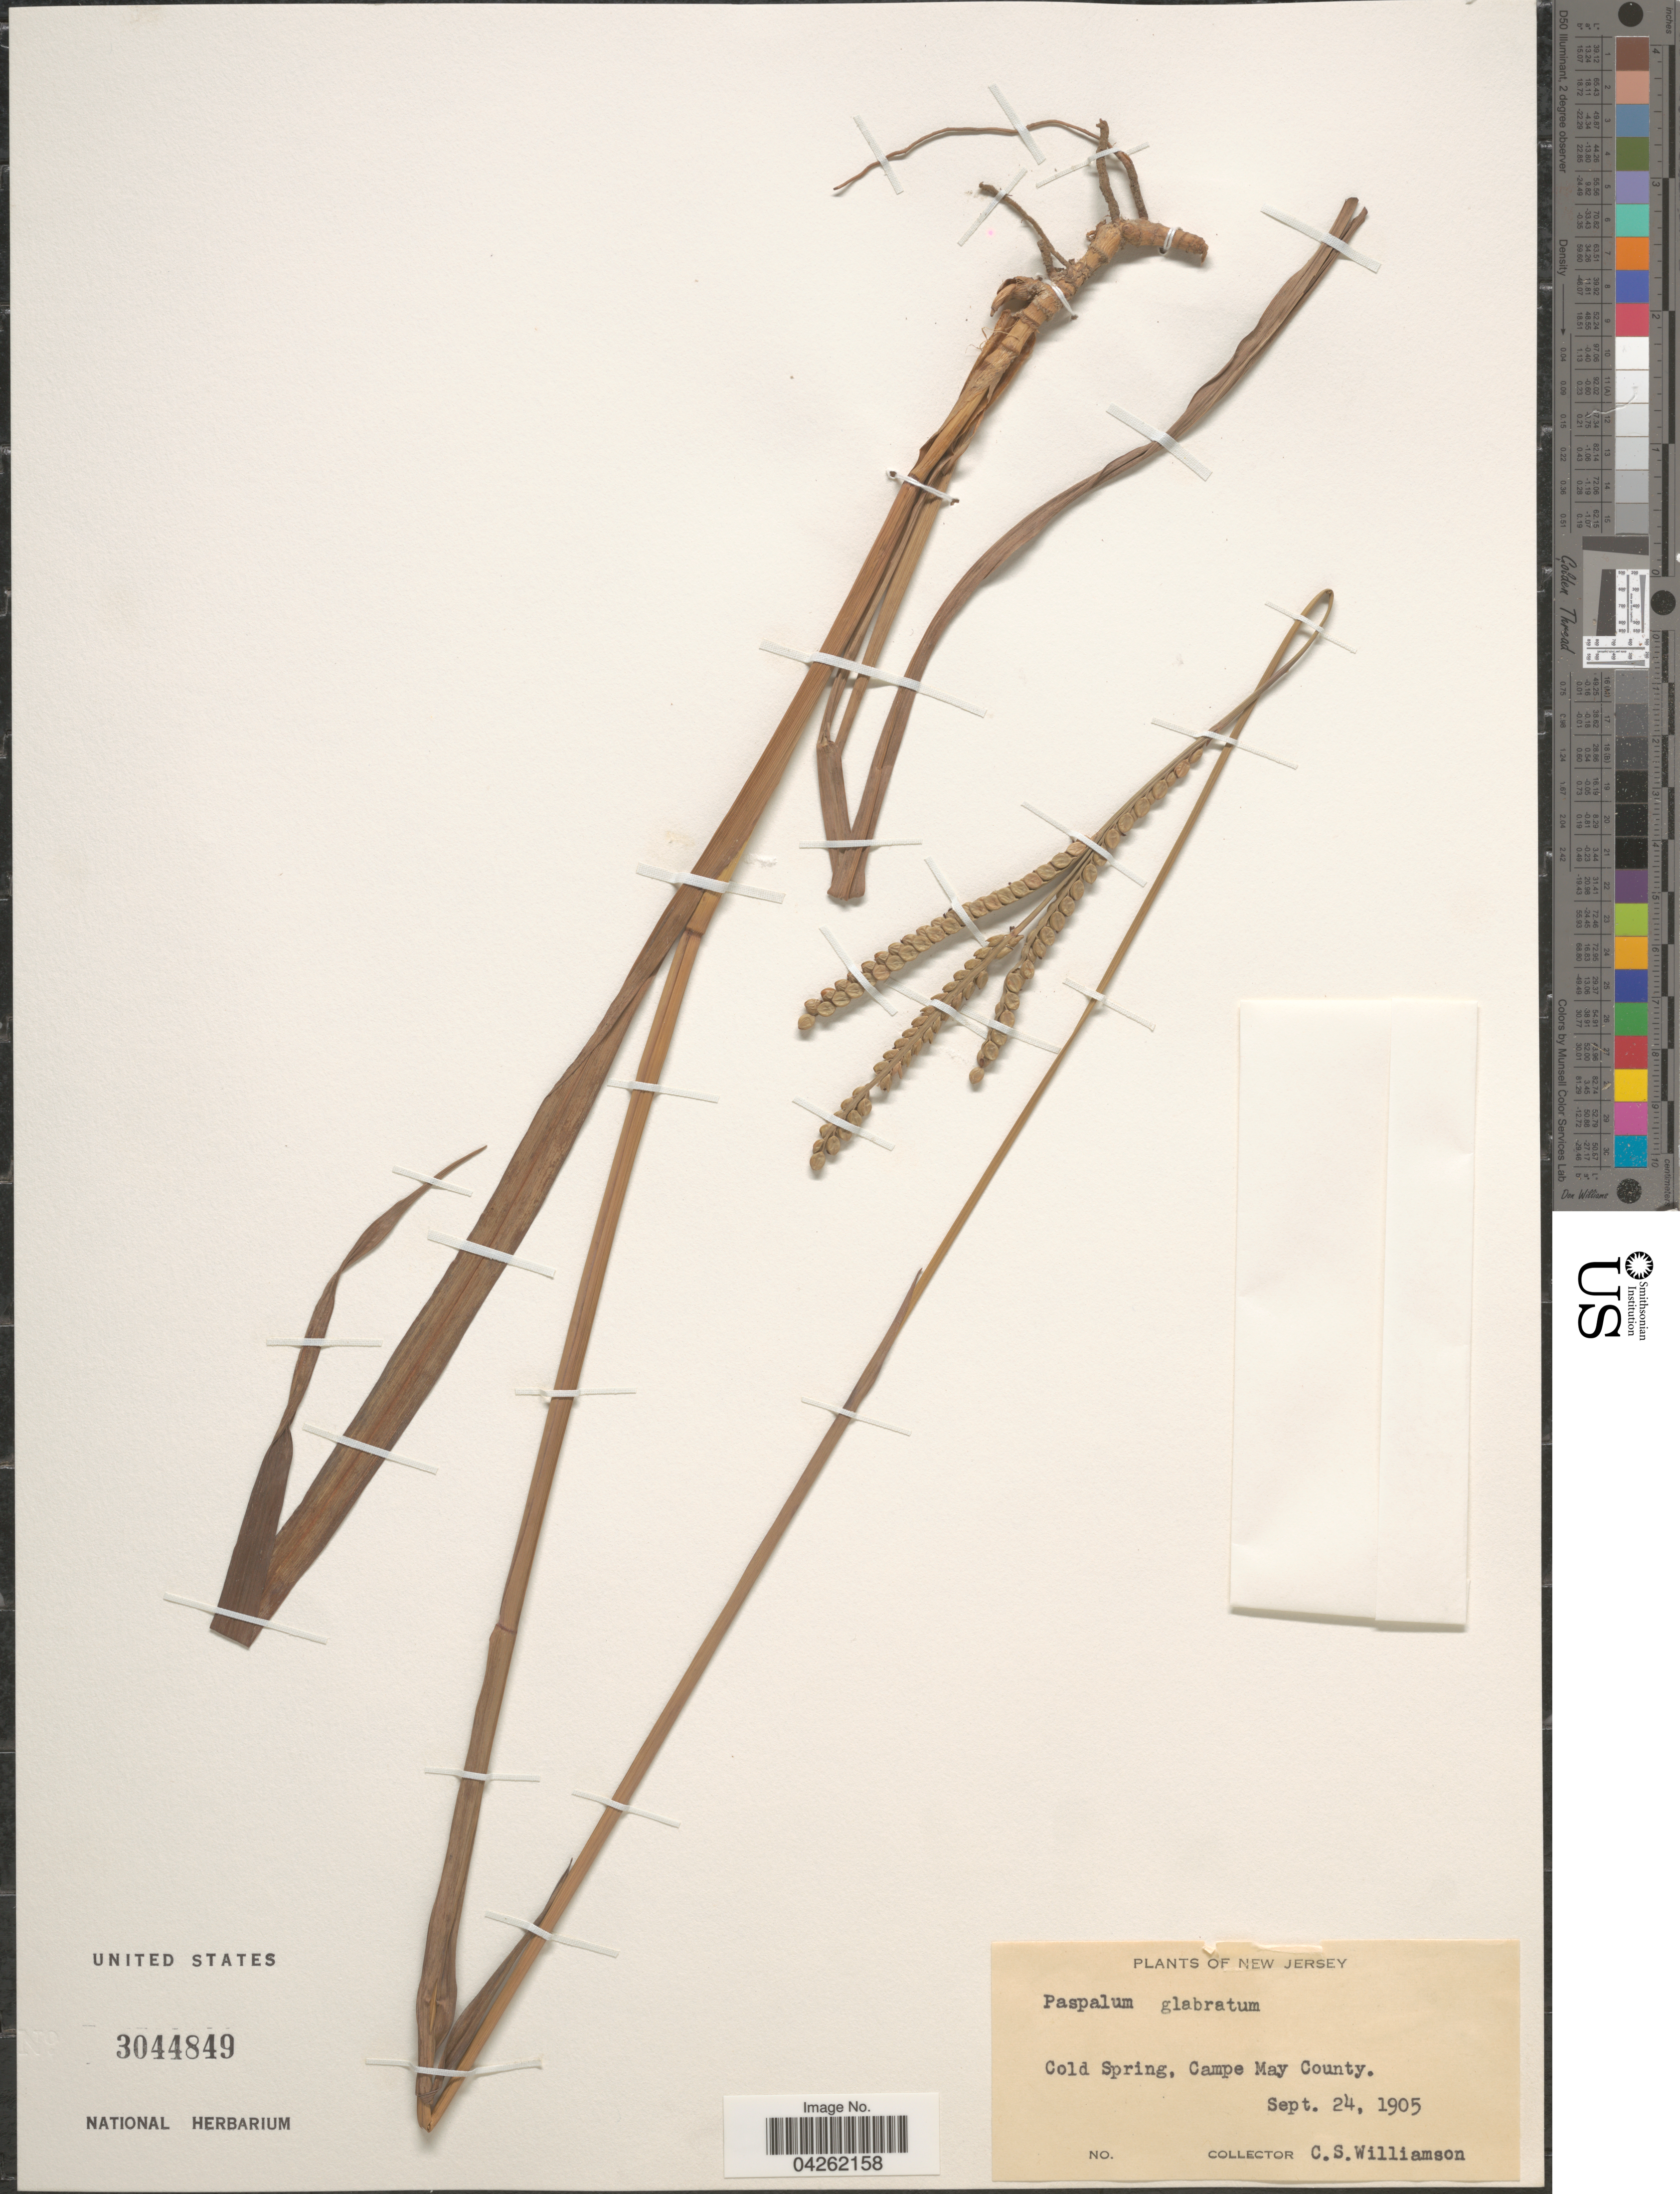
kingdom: Plantae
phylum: Tracheophyta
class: Liliopsida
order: Poales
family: Poaceae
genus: Paspalum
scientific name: Paspalum floridanum var. glabratum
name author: Engelm. ex Vasey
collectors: C. Williamson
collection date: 1905-09-24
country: United States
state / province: New Jersey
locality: Cold Spring, Campe May County.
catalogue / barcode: US 3044849